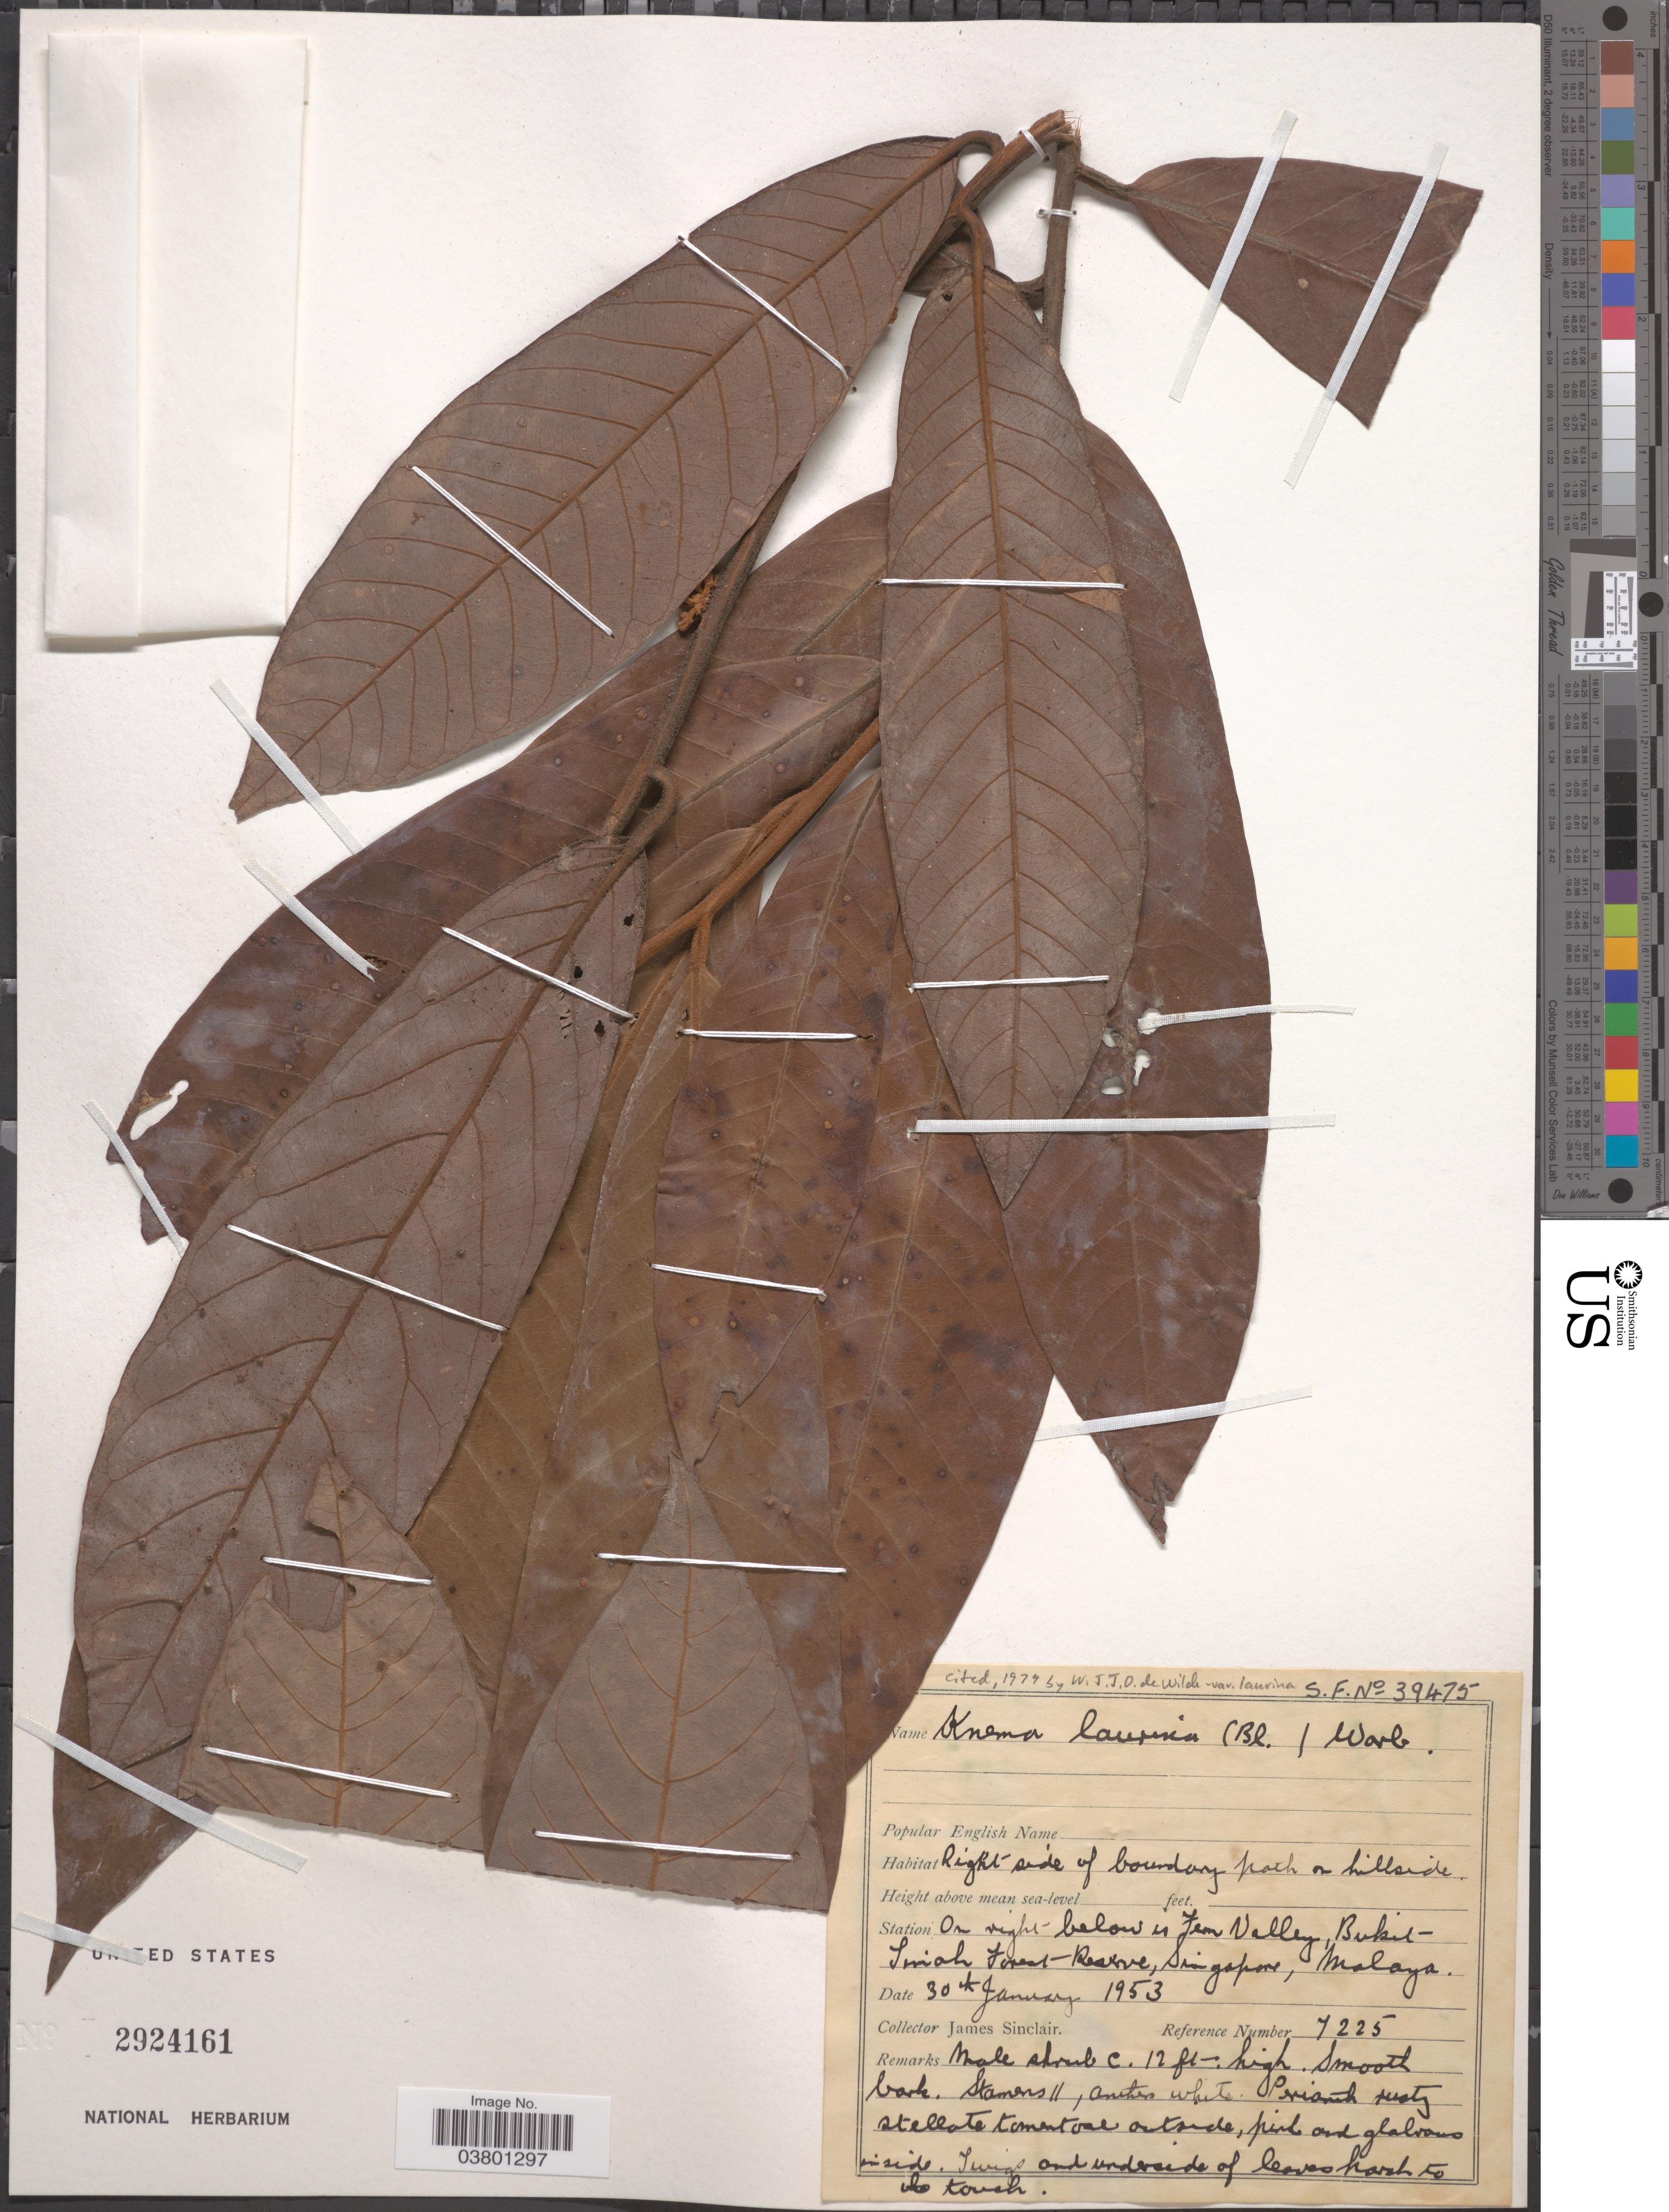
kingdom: Plantae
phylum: Tracheophyta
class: Magnoliopsida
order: Magnoliales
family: Myristicaceae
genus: Knema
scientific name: Knema laurina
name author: Warb.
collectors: J. Sinclair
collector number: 7225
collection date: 1953-01-30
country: Singapore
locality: Station On right below is Jem Valley, Bukit Timah Forest Reserve, Malaya.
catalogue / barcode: US 2924161